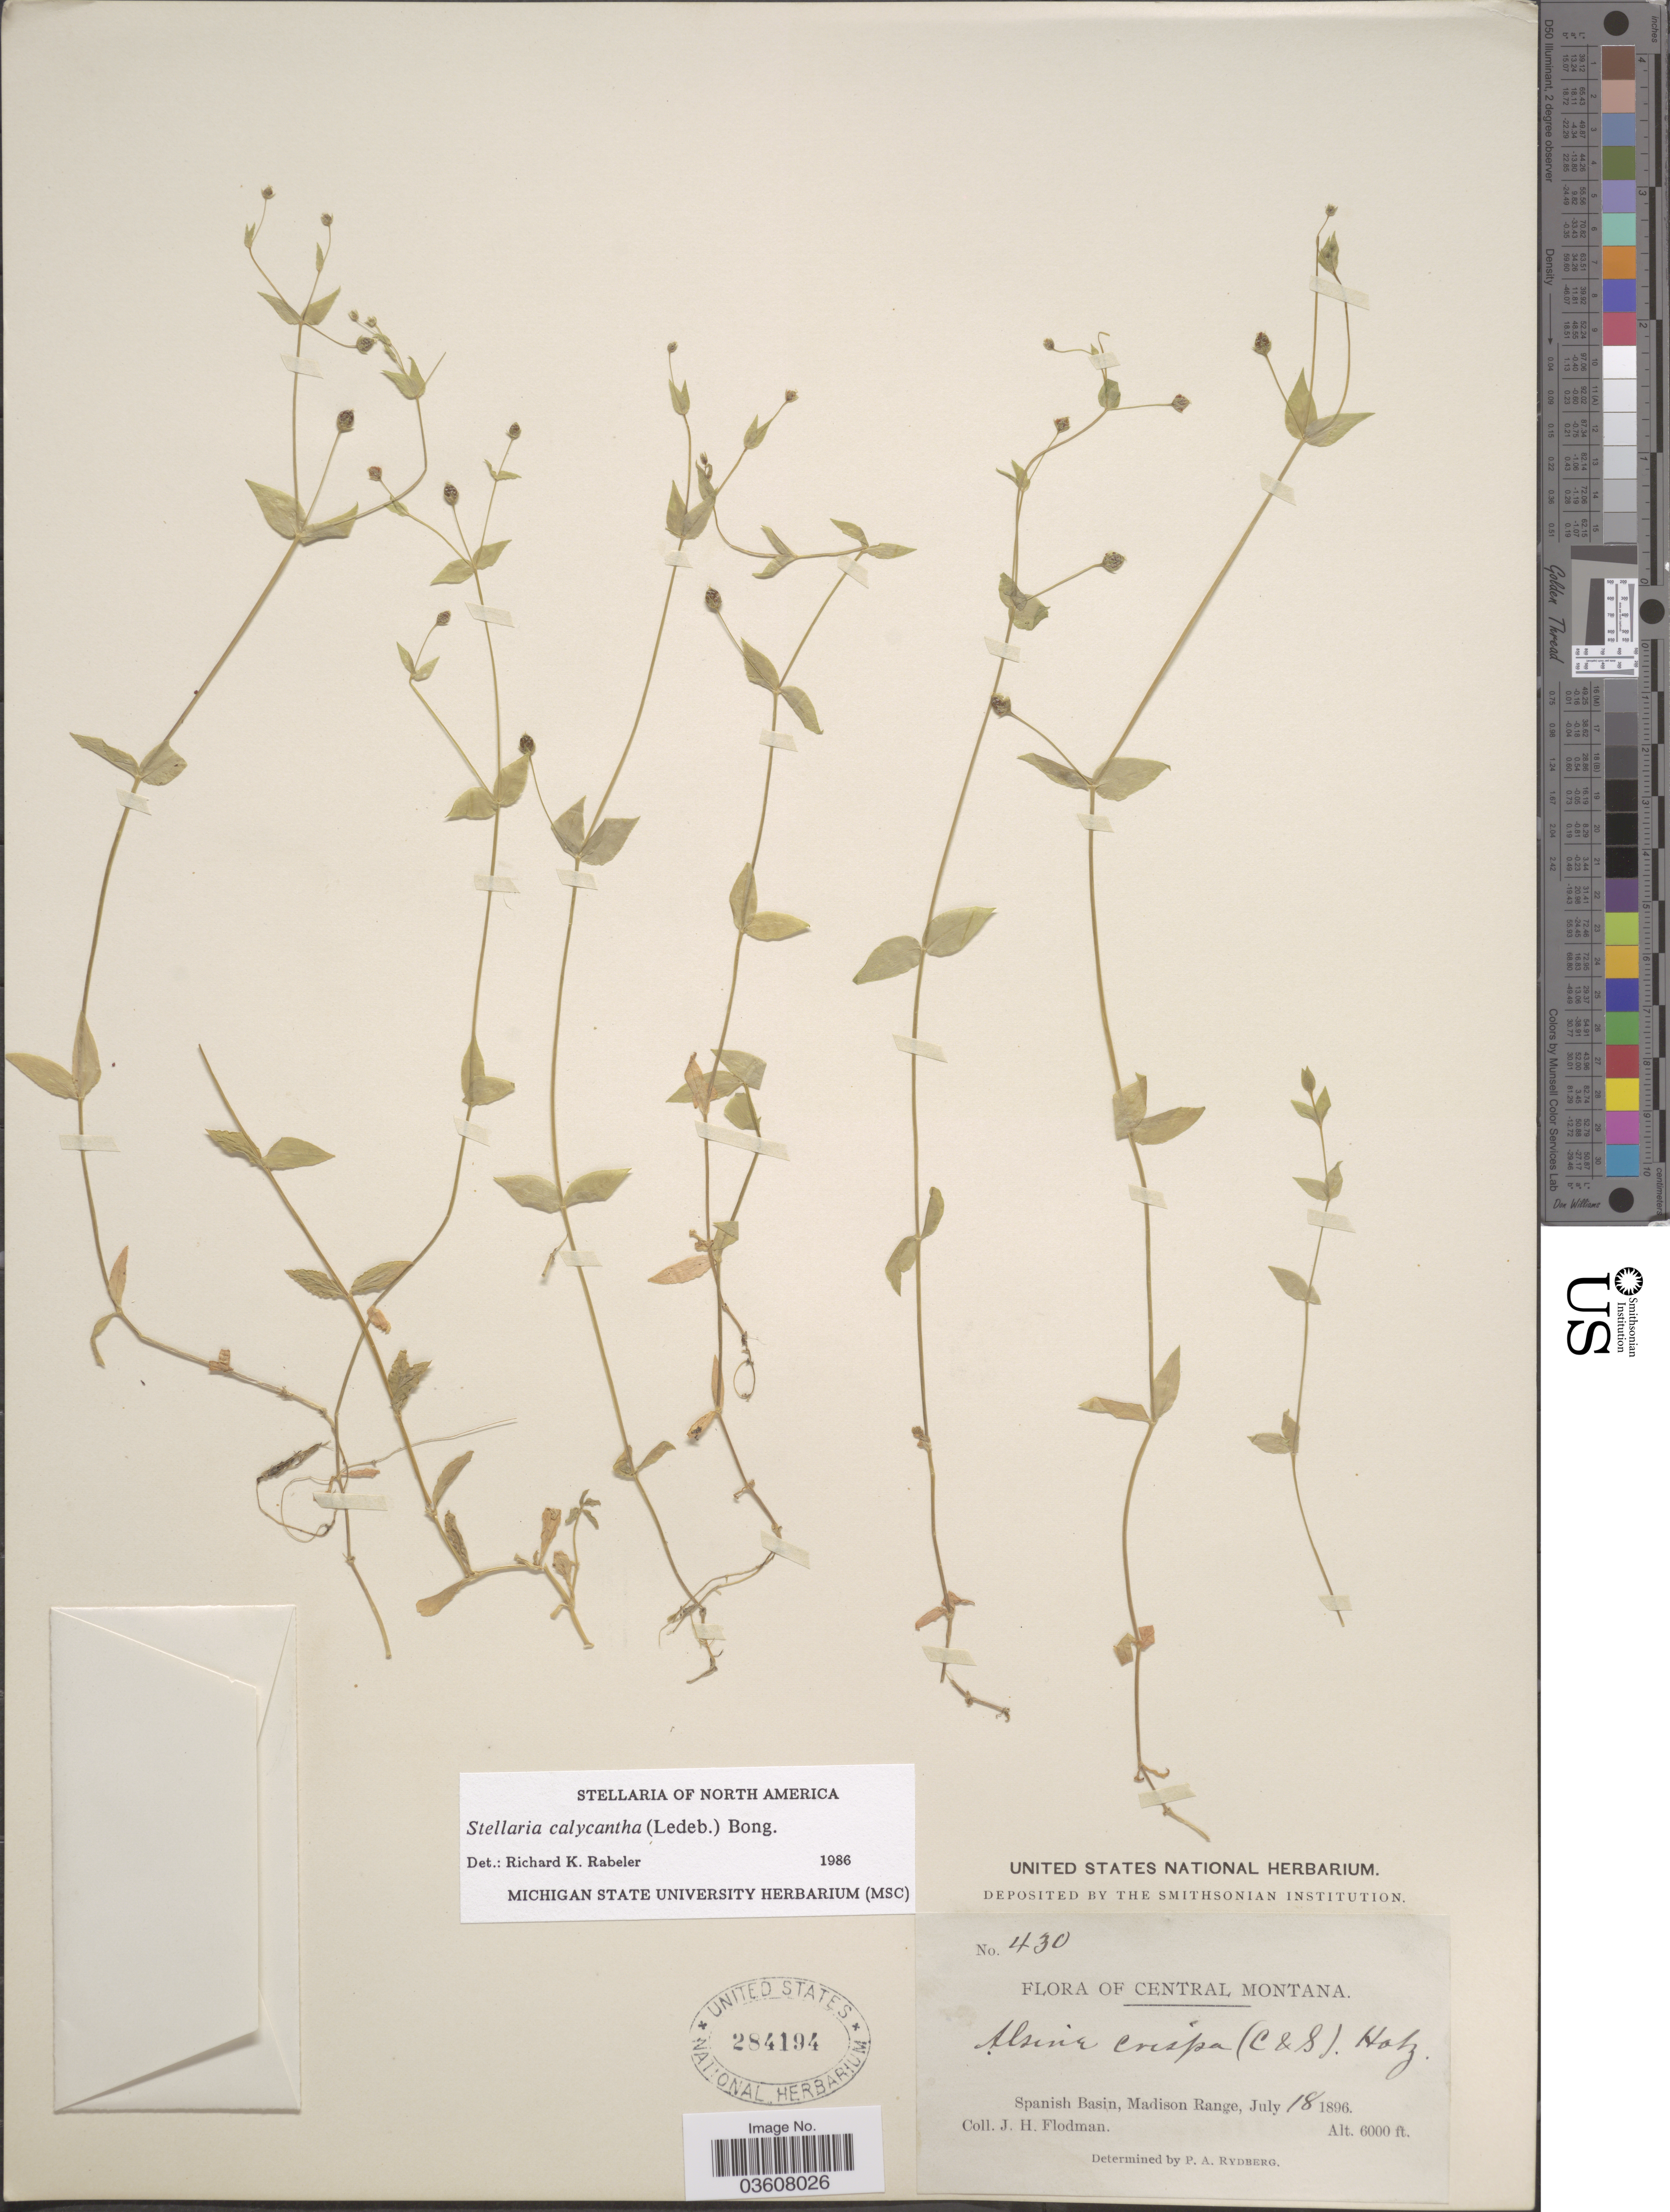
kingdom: Plantae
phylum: Tracheophyta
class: Magnoliopsida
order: Caryophyllales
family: Caryophyllaceae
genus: Stellaria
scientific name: Stellaria calycantha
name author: (Ledeb.) Bong.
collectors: J. Flodman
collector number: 430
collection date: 1896-07-18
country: United States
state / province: Montana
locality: Central Montana. Spanish Basin, Madison Range.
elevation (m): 1829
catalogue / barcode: US 284194